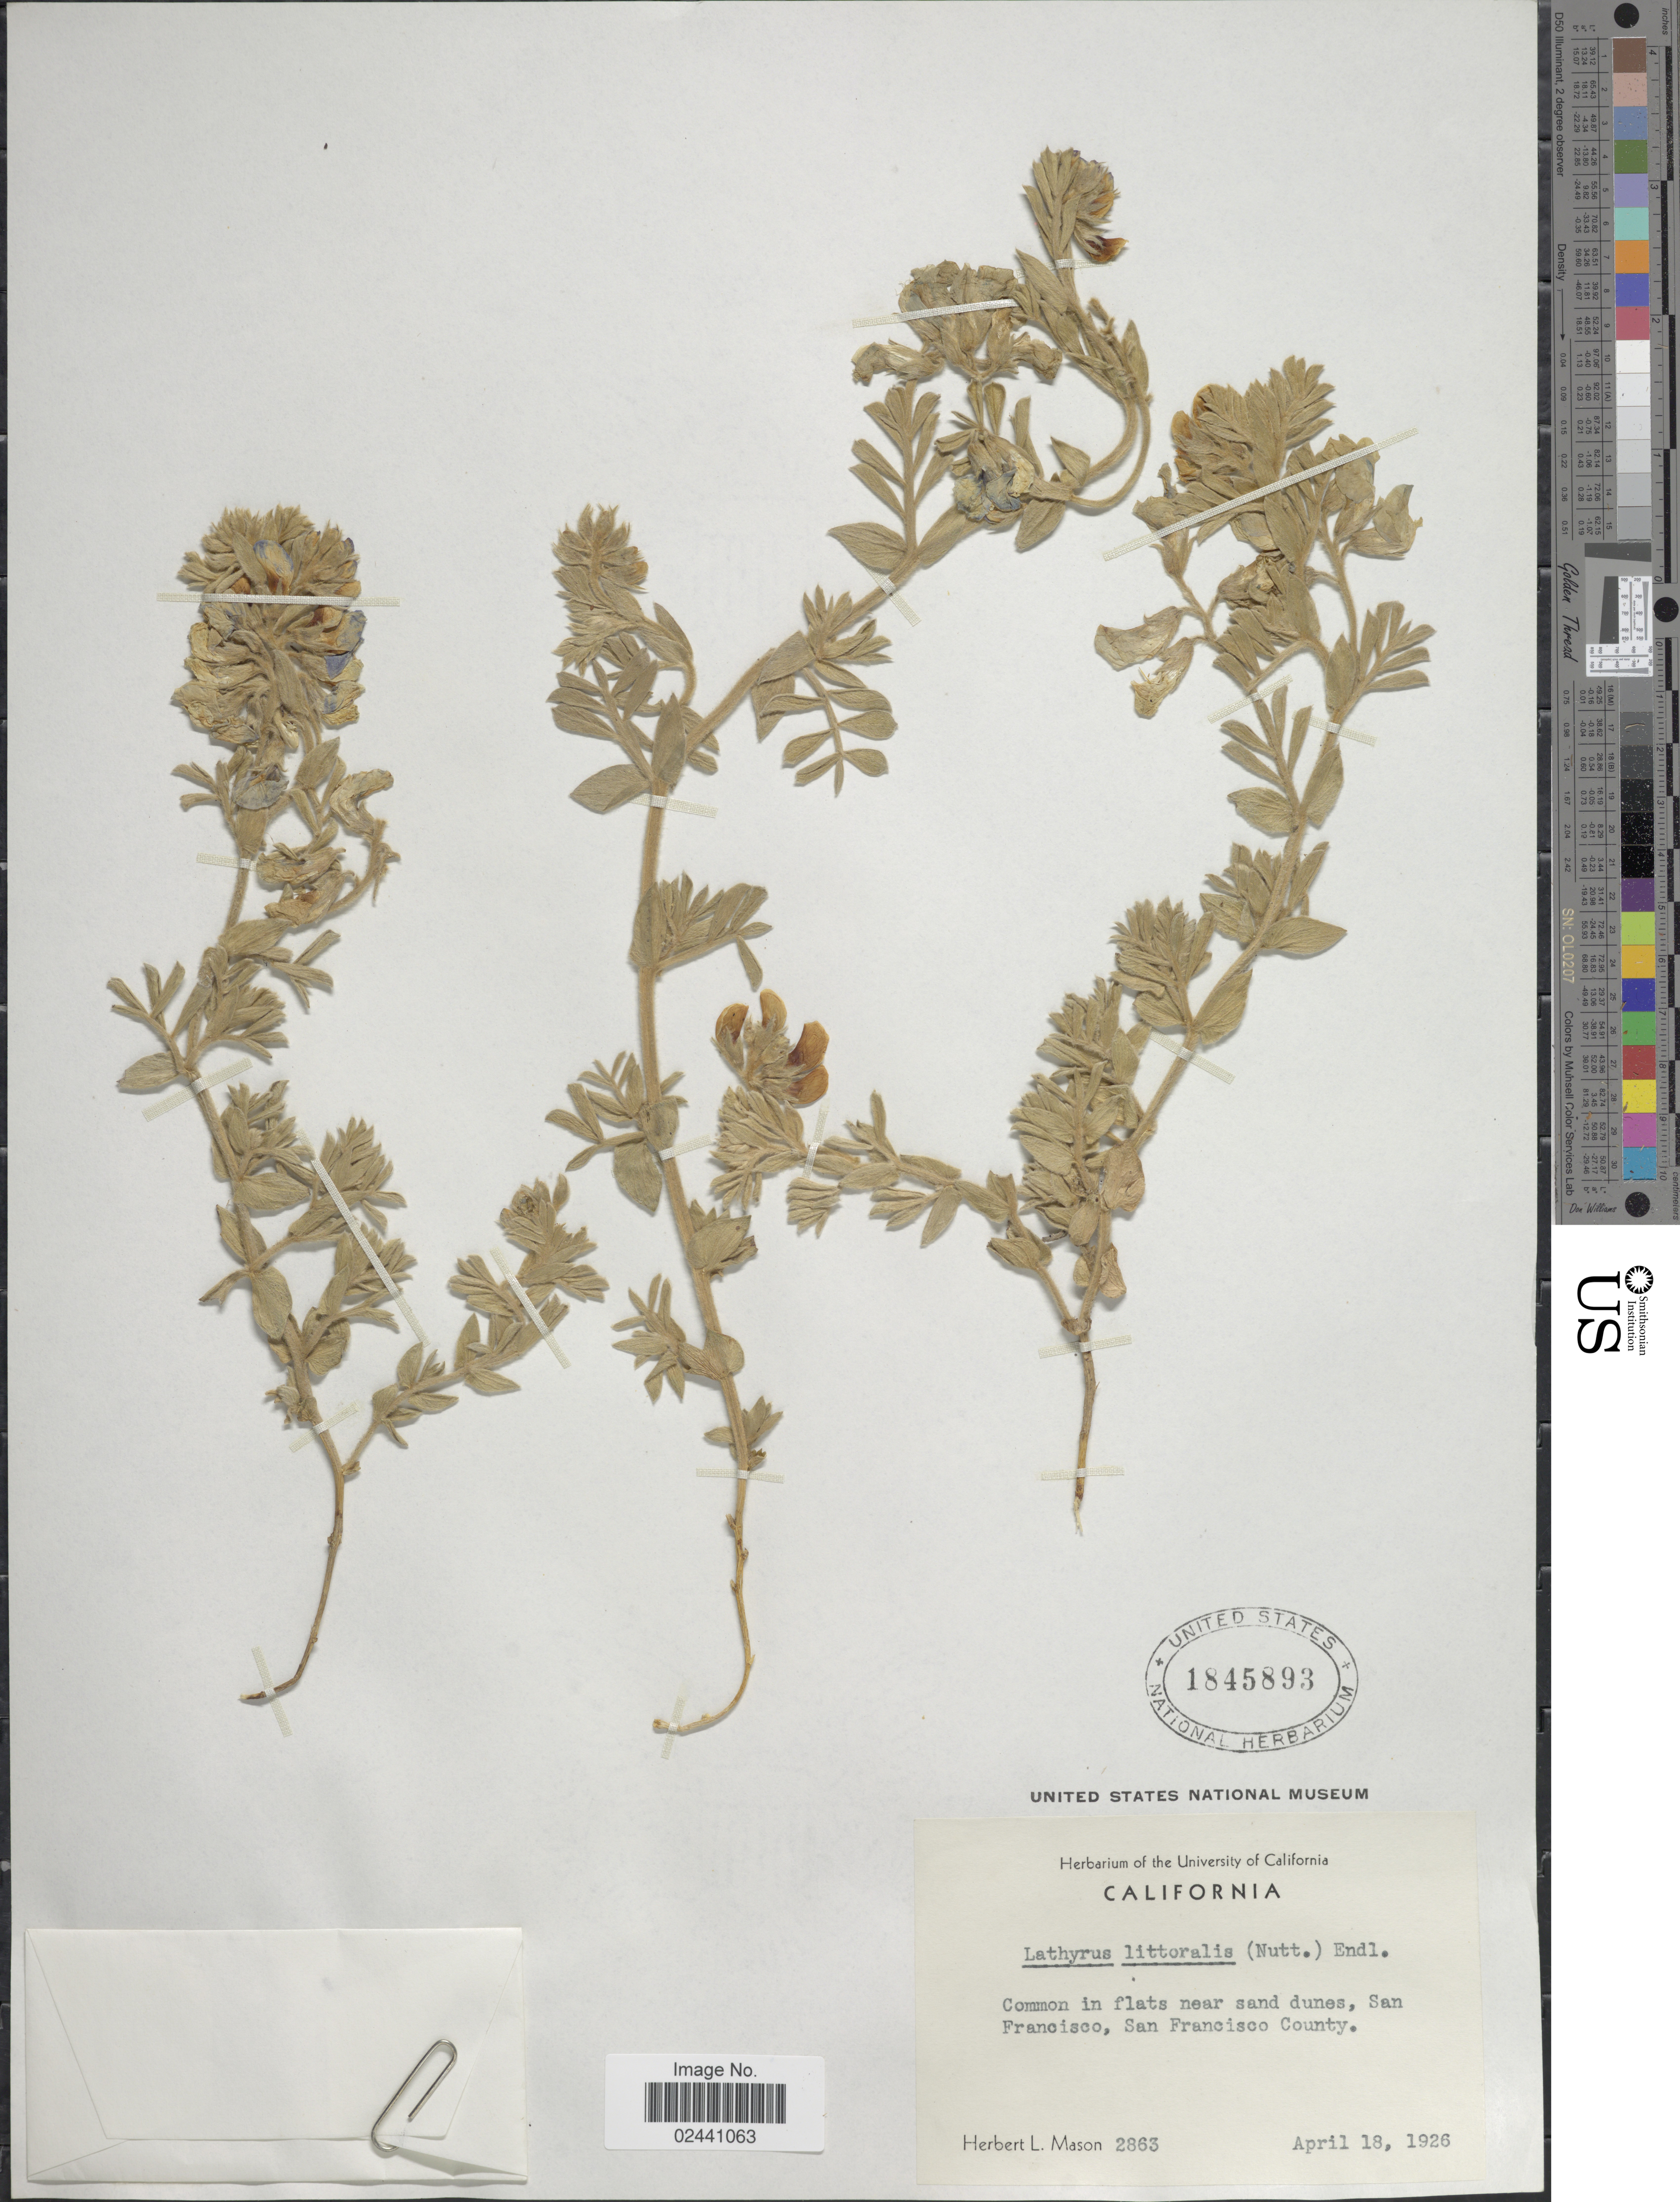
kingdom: Plantae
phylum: Tracheophyta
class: Magnoliopsida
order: Fabales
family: Fabaceae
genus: Lathyrus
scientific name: Lathyrus littoralis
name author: (Torr. & A. Gray) Walp.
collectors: H. L. Mason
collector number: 2863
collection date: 1926-04-18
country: United States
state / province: California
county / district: San Francisco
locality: San Francisco, San Francisco County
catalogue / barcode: US 1845893